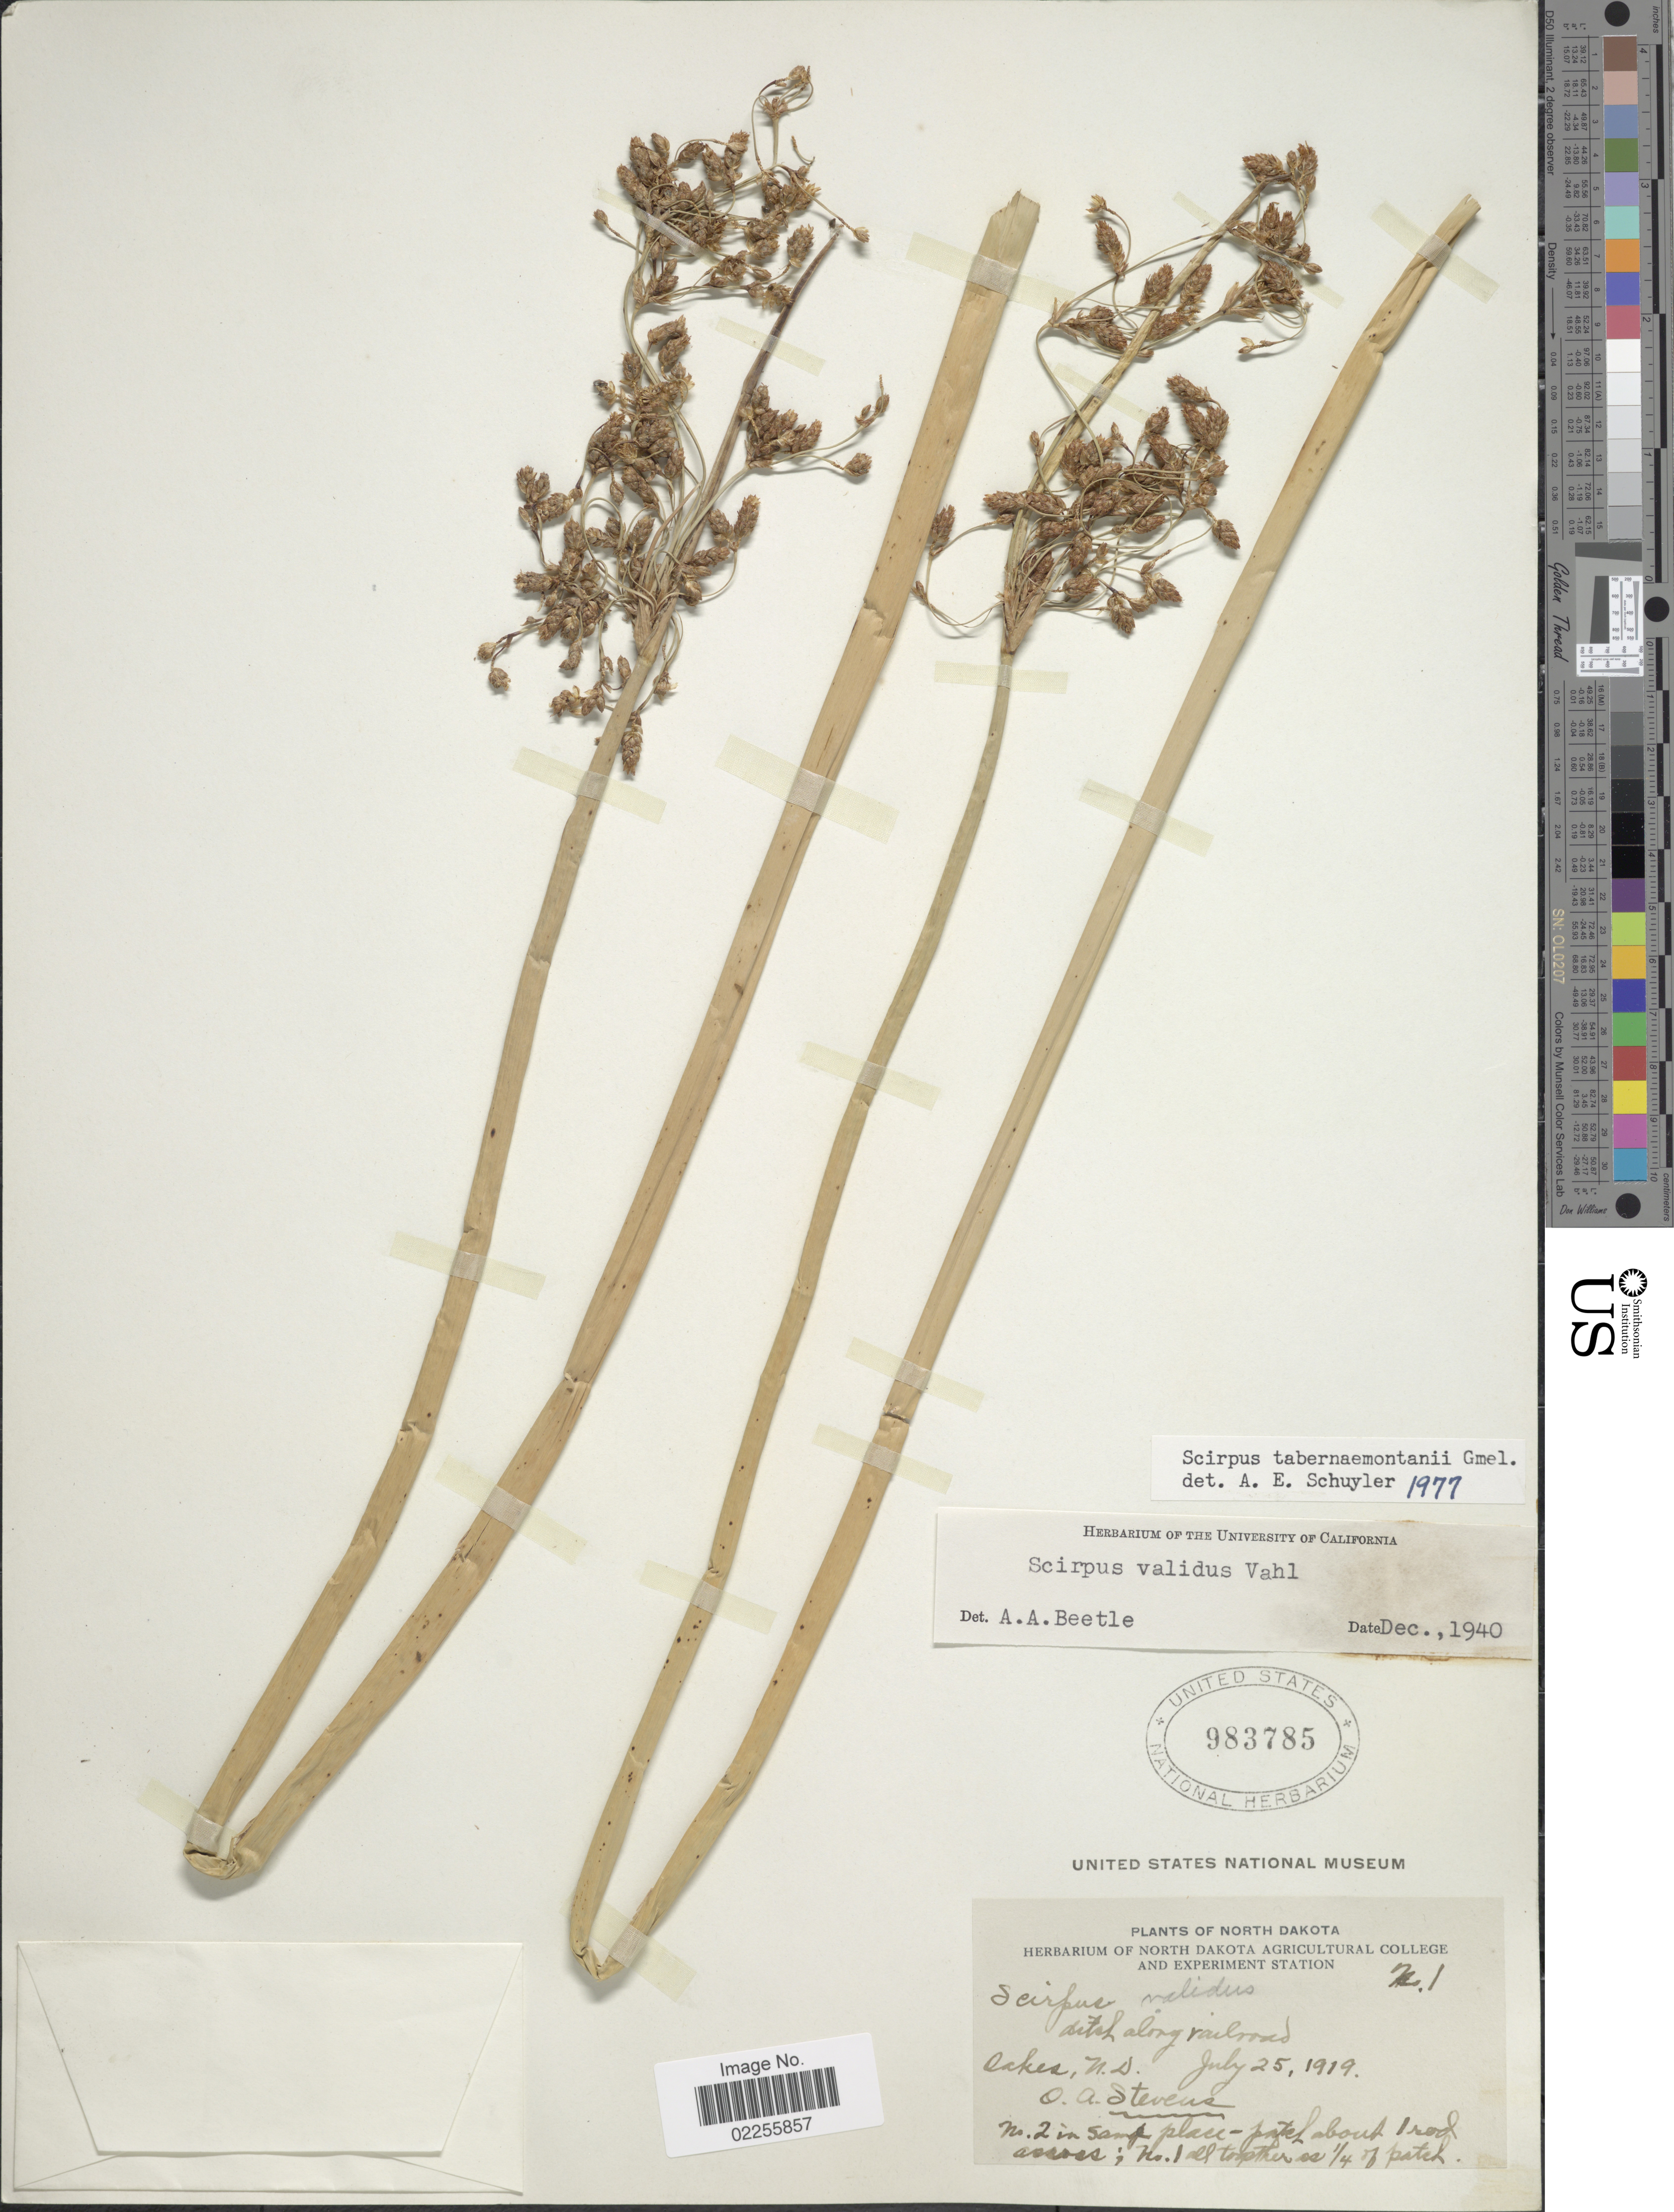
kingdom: Plantae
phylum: Tracheophyta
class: Liliopsida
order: Poales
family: Cyperaceae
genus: Schoenoplectus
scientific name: Schoenoplectus tabernaemontani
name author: (C.C. Gmel.) Palla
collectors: O. A. Stevens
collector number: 1*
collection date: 1919-07-25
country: United States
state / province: North Dakota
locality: Ditch along railroad, Oakes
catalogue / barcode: US 983785